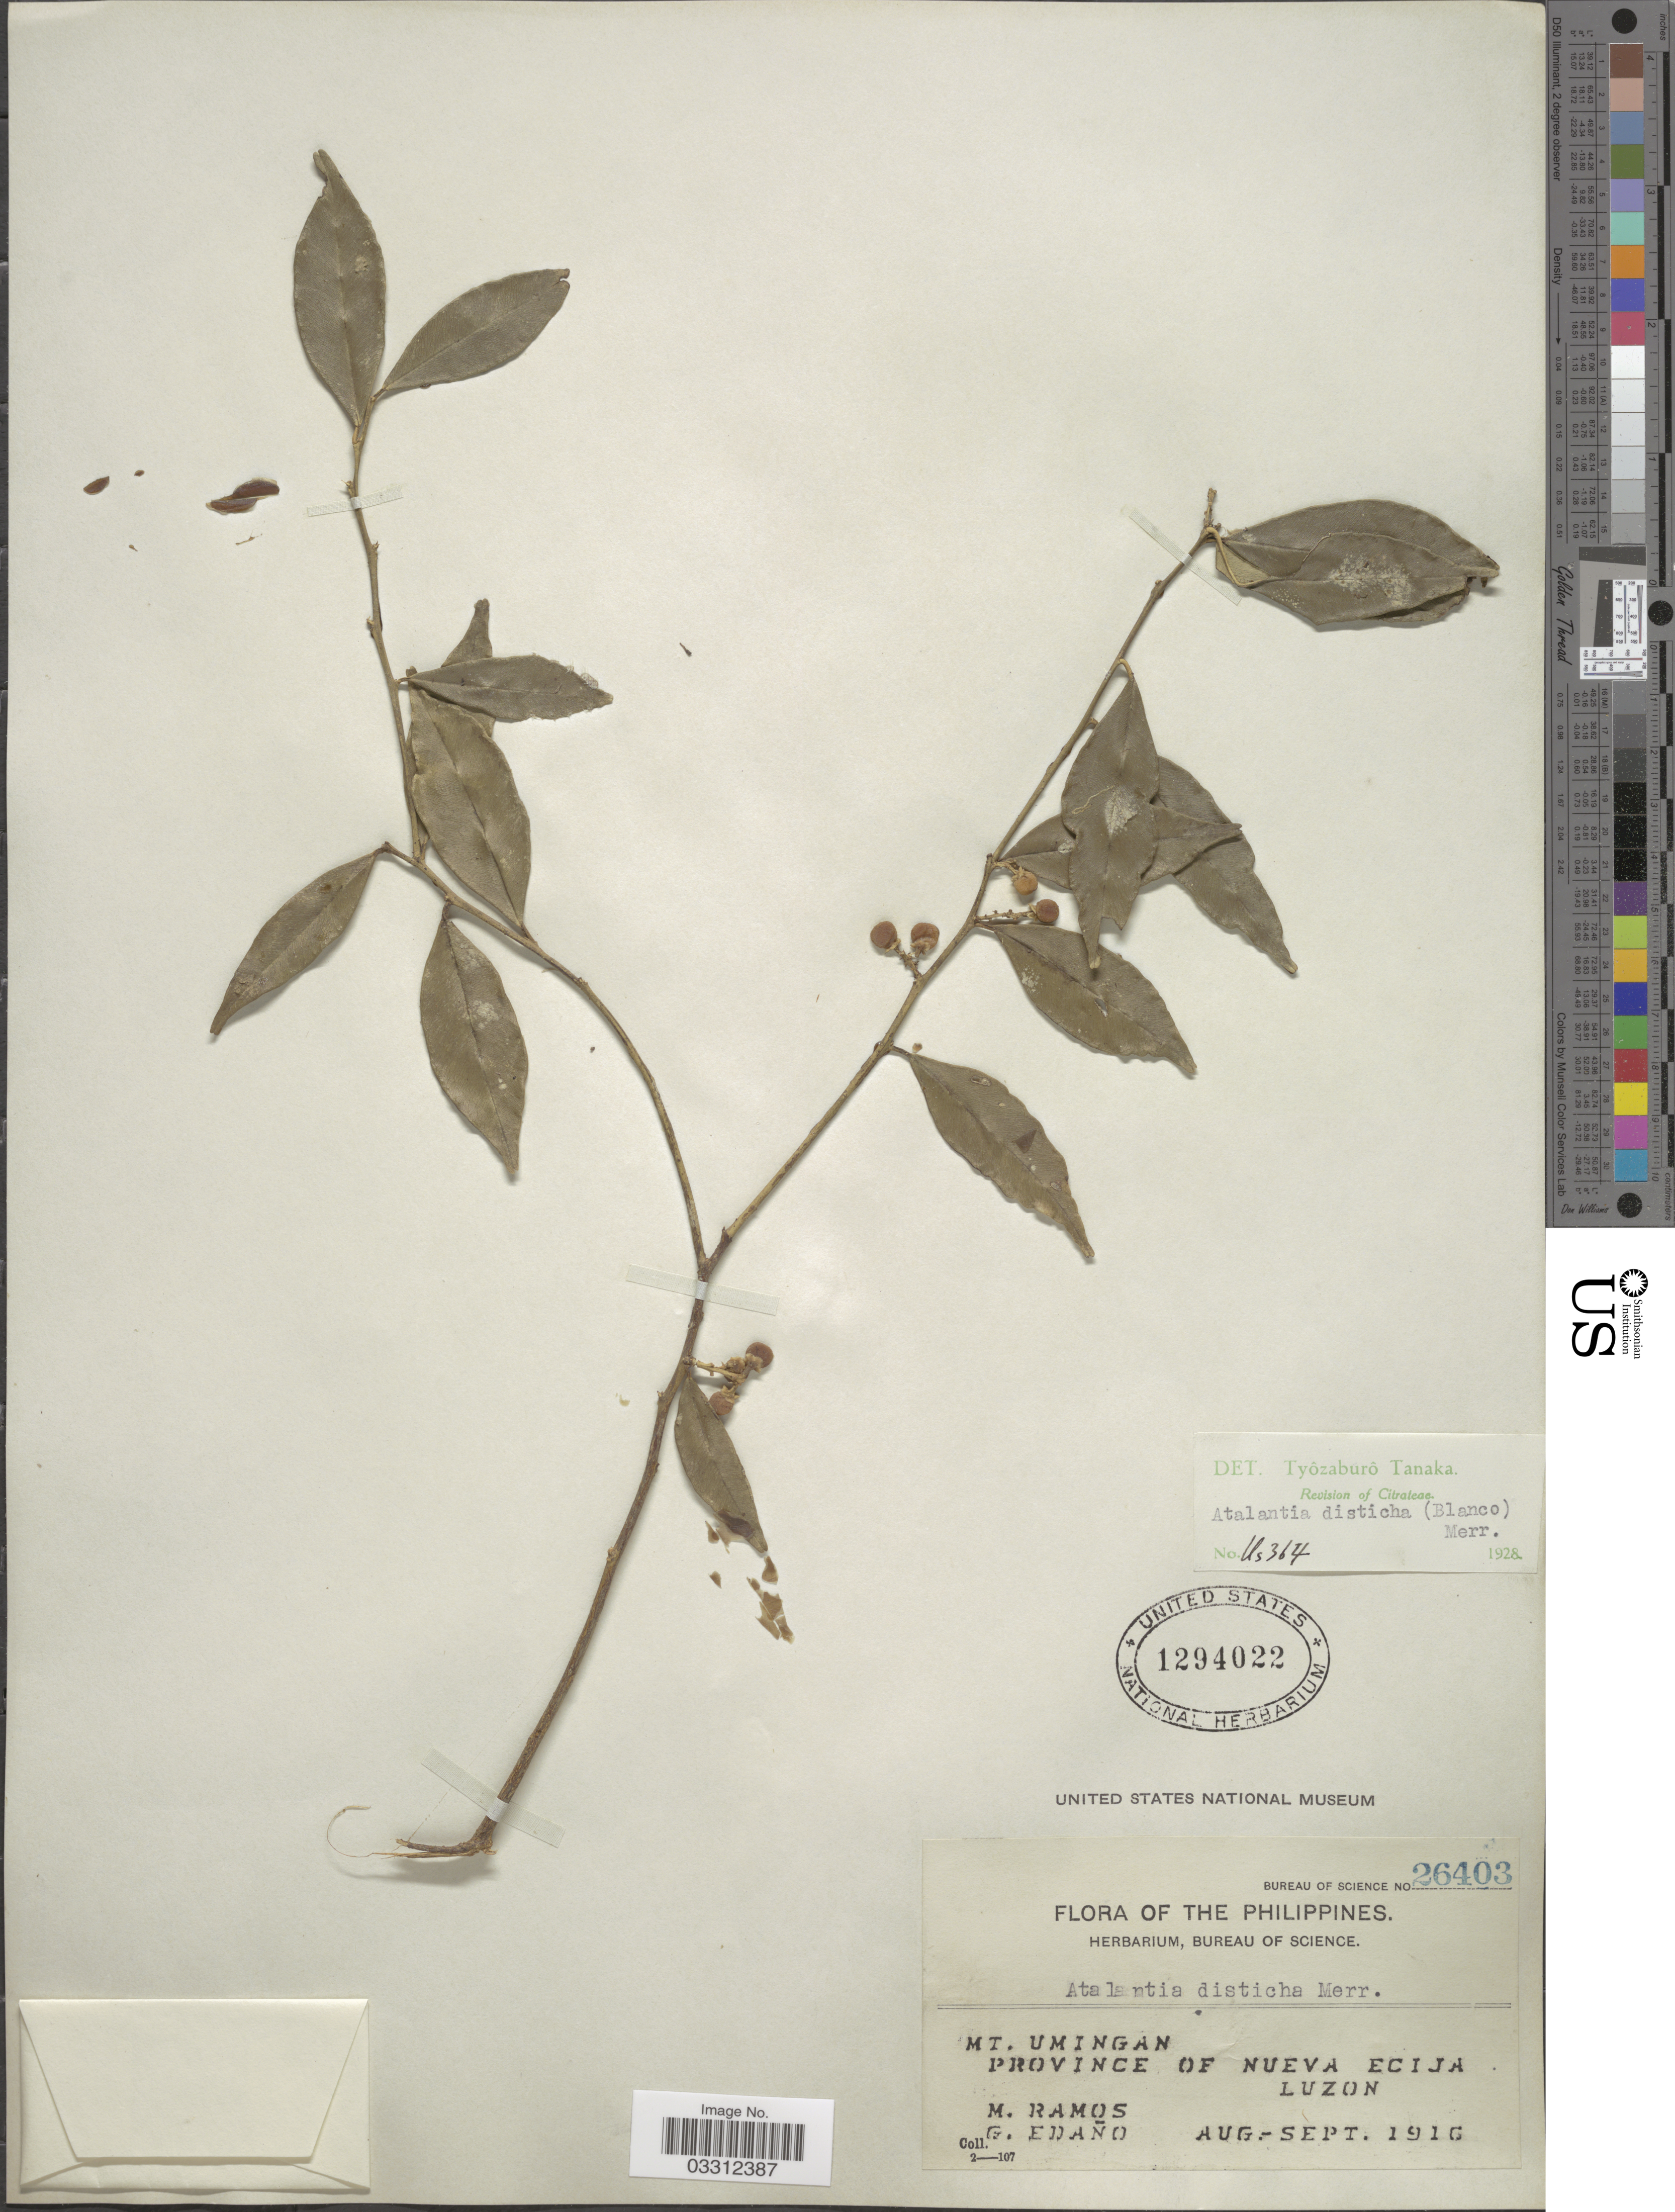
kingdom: Plantae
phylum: Tracheophyta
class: Magnoliopsida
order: Sapindales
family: Rutaceae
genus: Atalantia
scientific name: Atalantia racemosa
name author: Wight ex Hook.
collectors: M. Ramos & G. Edaño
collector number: Bureau of Science 26403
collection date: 1916-08/1916-09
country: Philippines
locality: Mt. Umingan. Province of Nueva Ecija. Luzon.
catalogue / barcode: US 1294022